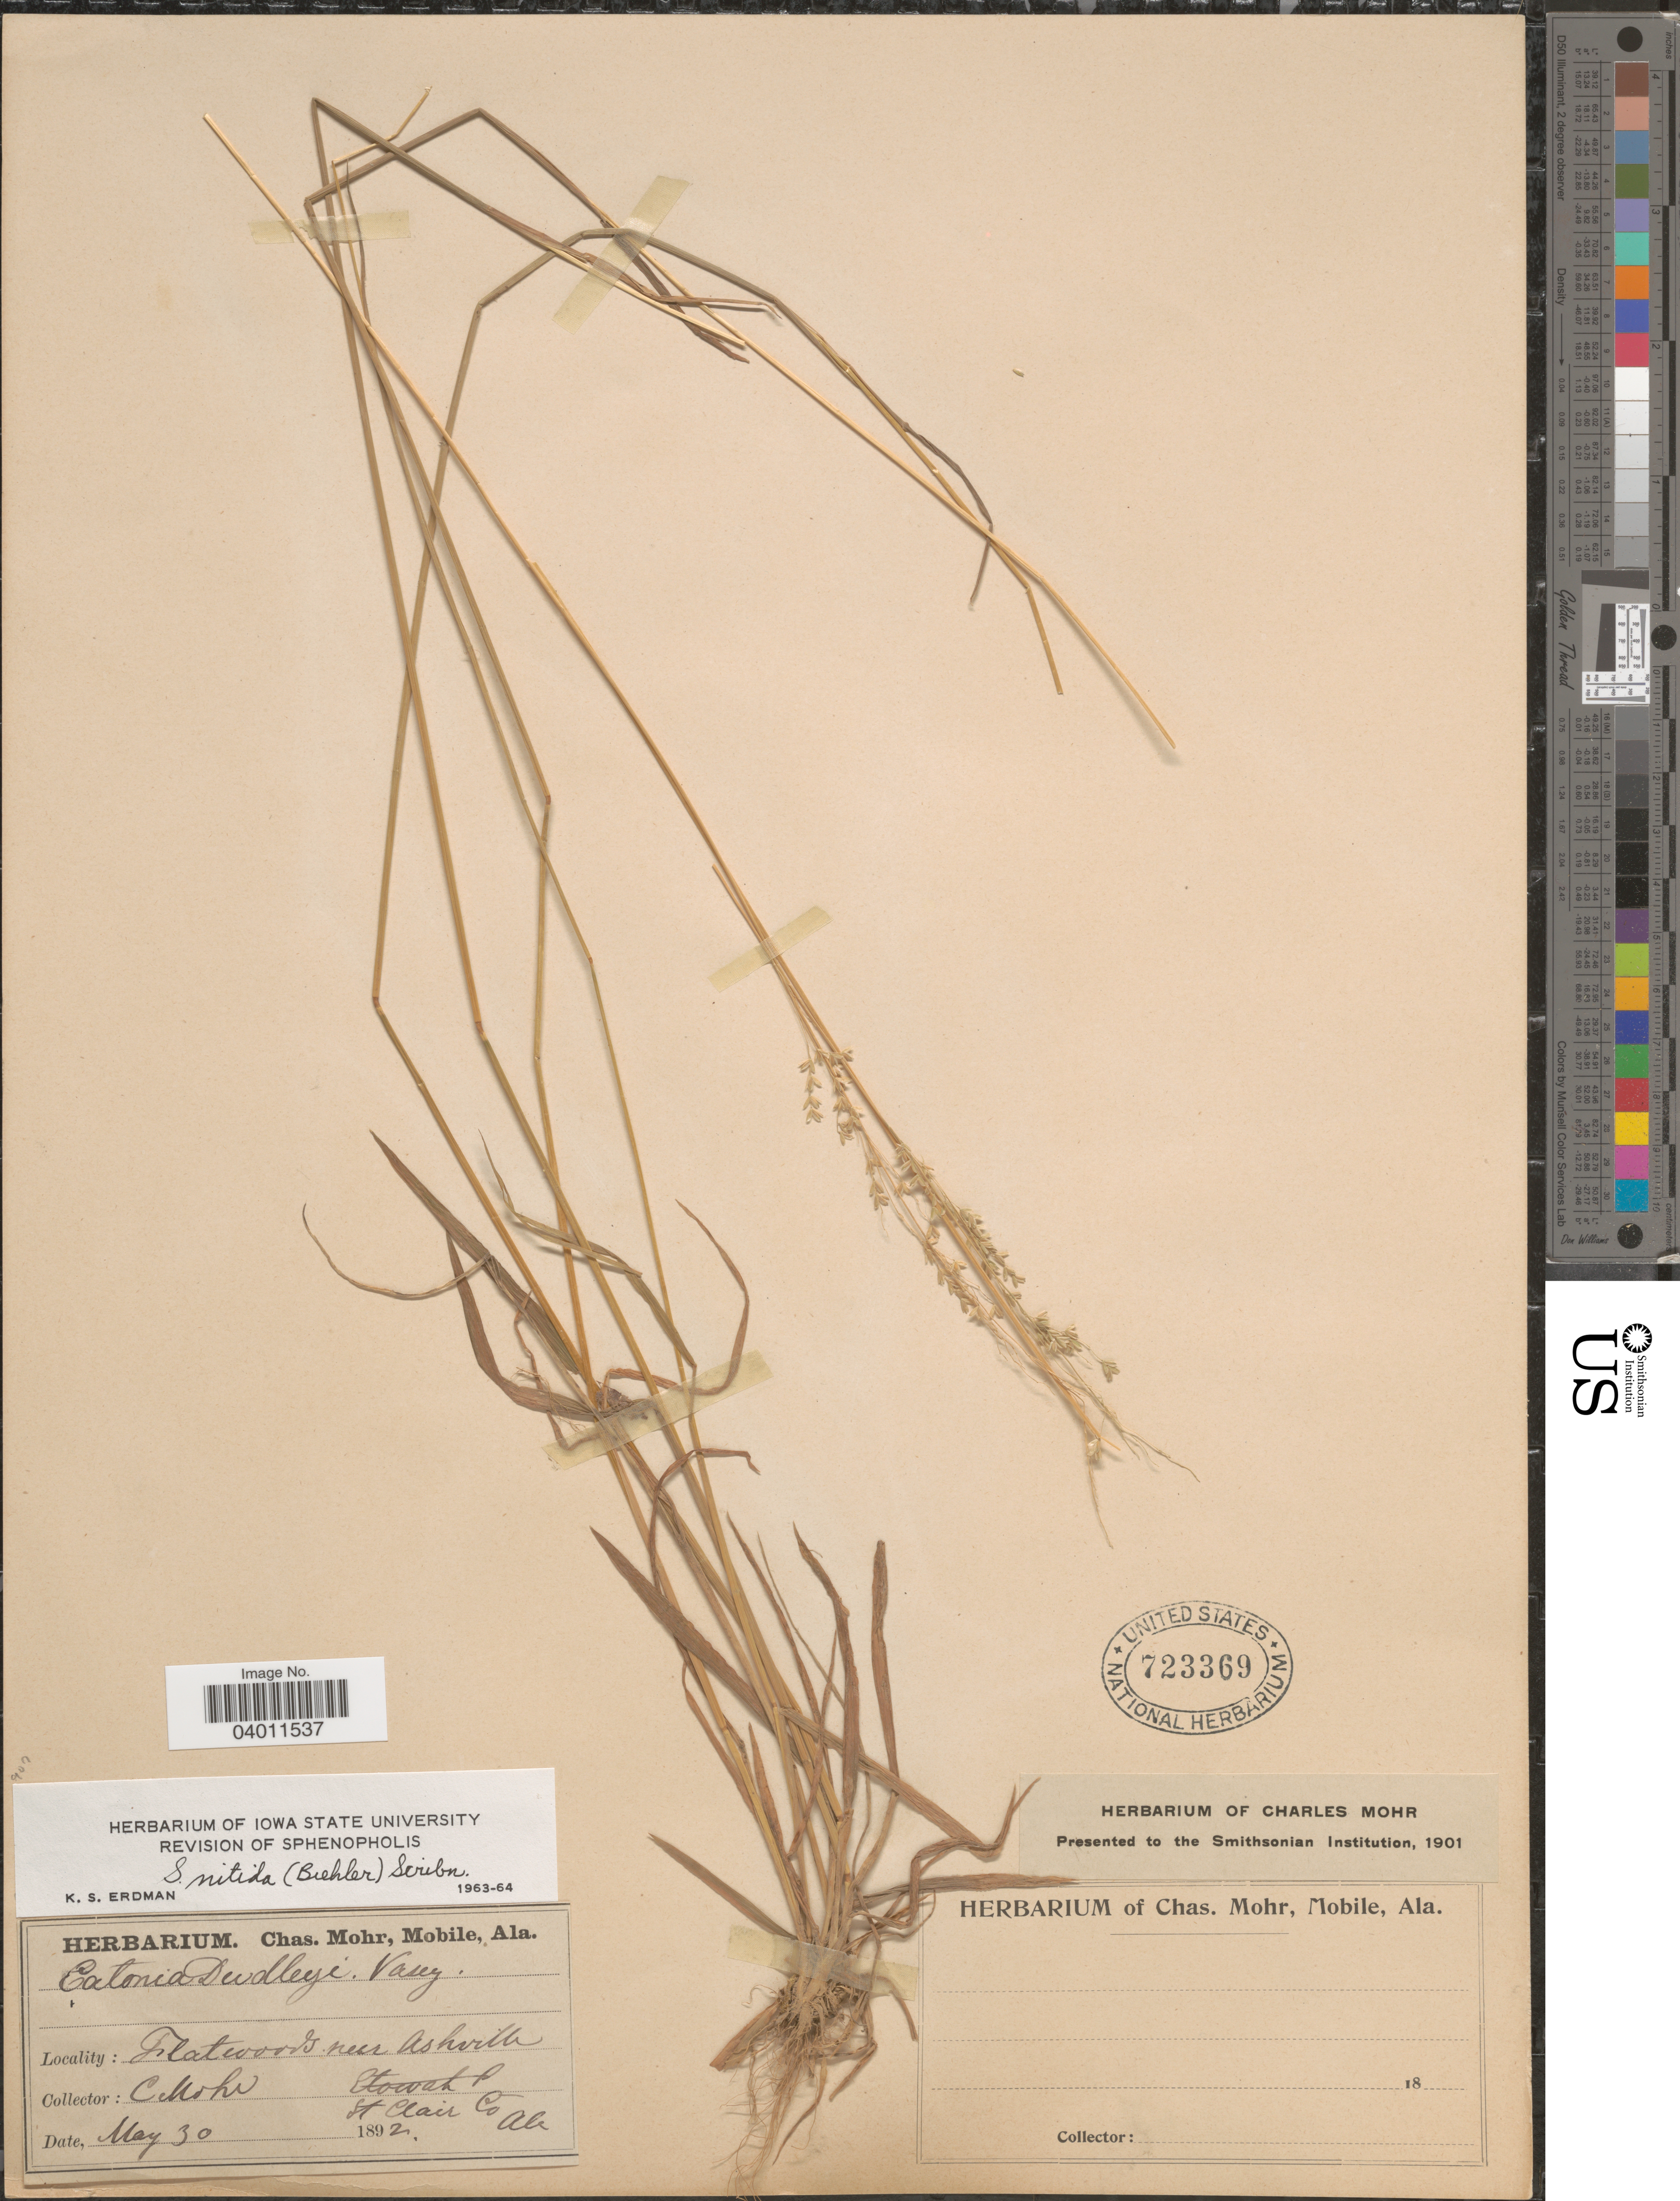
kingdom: Plantae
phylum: Tracheophyta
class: Liliopsida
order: Poales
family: Poaceae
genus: Sphenopholis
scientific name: Sphenopholis nitida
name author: (Biehler) Scribn.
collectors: Mohr, C. T. (herbarium)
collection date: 1892-05-30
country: United States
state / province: Alabama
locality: Flatwoods near Ashville. St Clair Co.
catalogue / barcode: US 723369